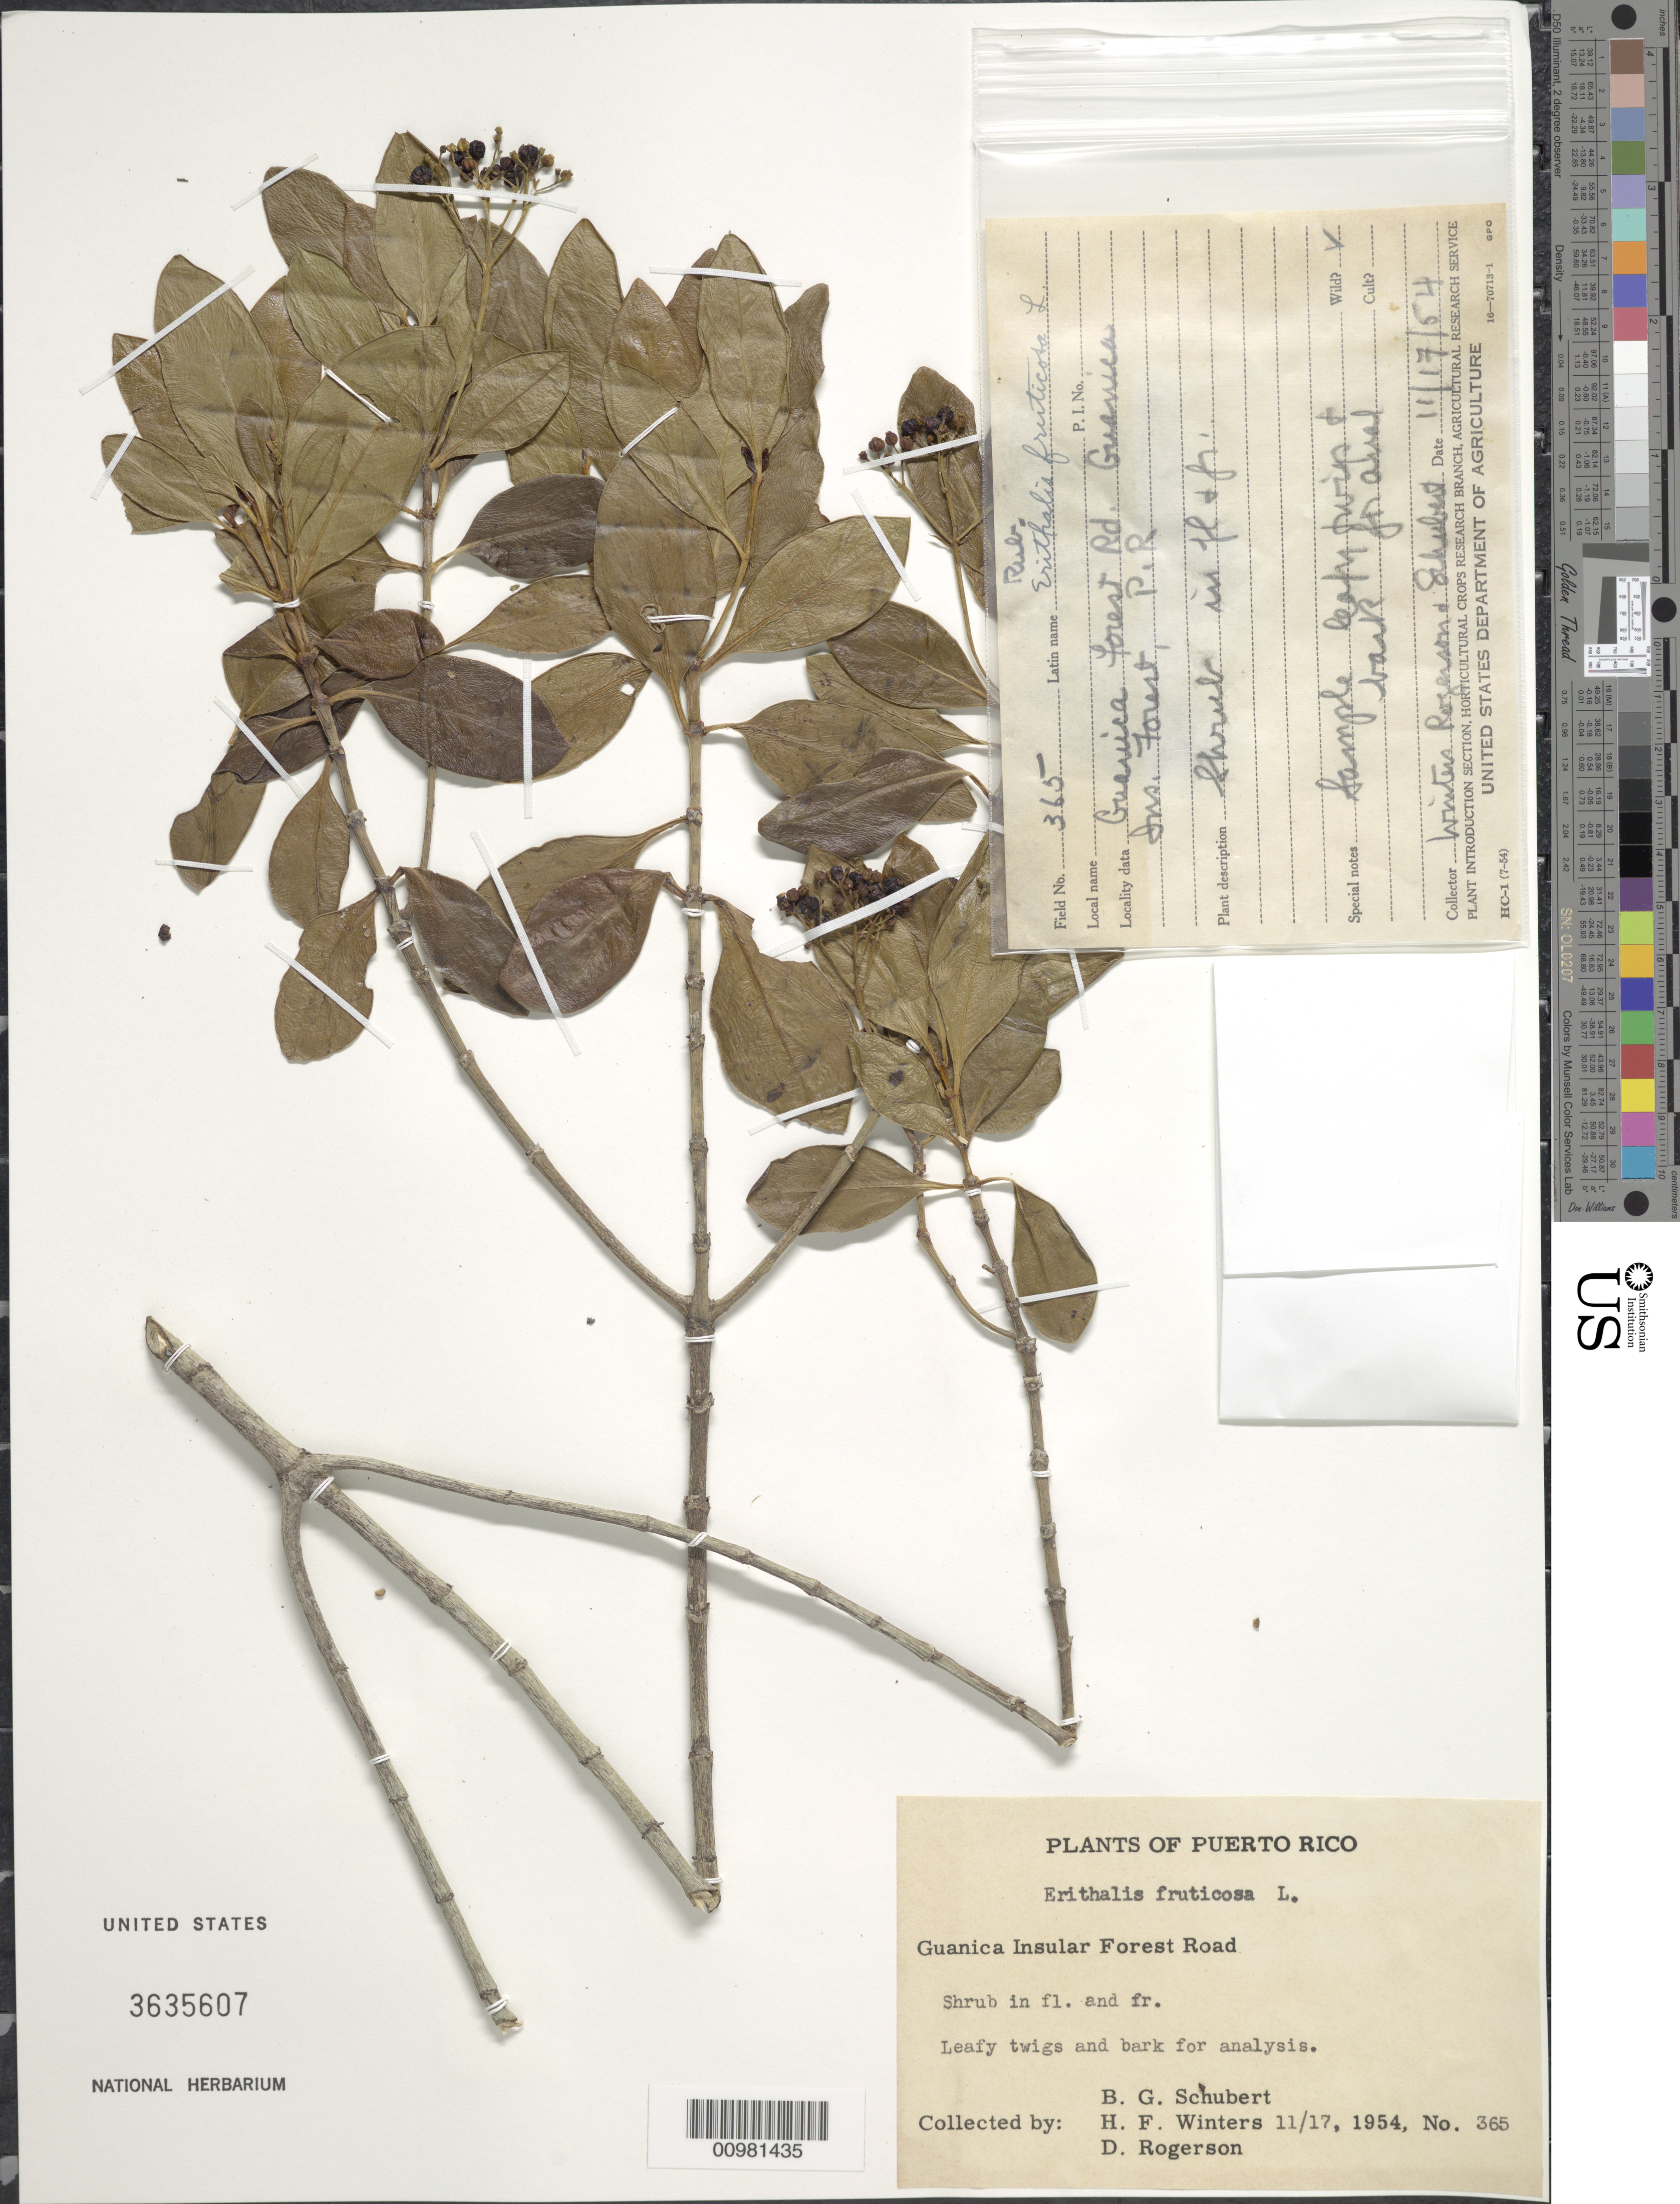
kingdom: Plantae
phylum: Tracheophyta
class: Magnoliopsida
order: Gentianales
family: Rubiaceae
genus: Erithalis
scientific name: Erithalis fruticosa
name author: L.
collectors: B. Schubert, H. Winters & D. Rogerson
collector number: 365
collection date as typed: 17 Nov 19i5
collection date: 1915-11-17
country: Puerto Rico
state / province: Guánica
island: Puerto Rico I.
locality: Guanica Insular Forest Road.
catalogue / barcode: US 3635607